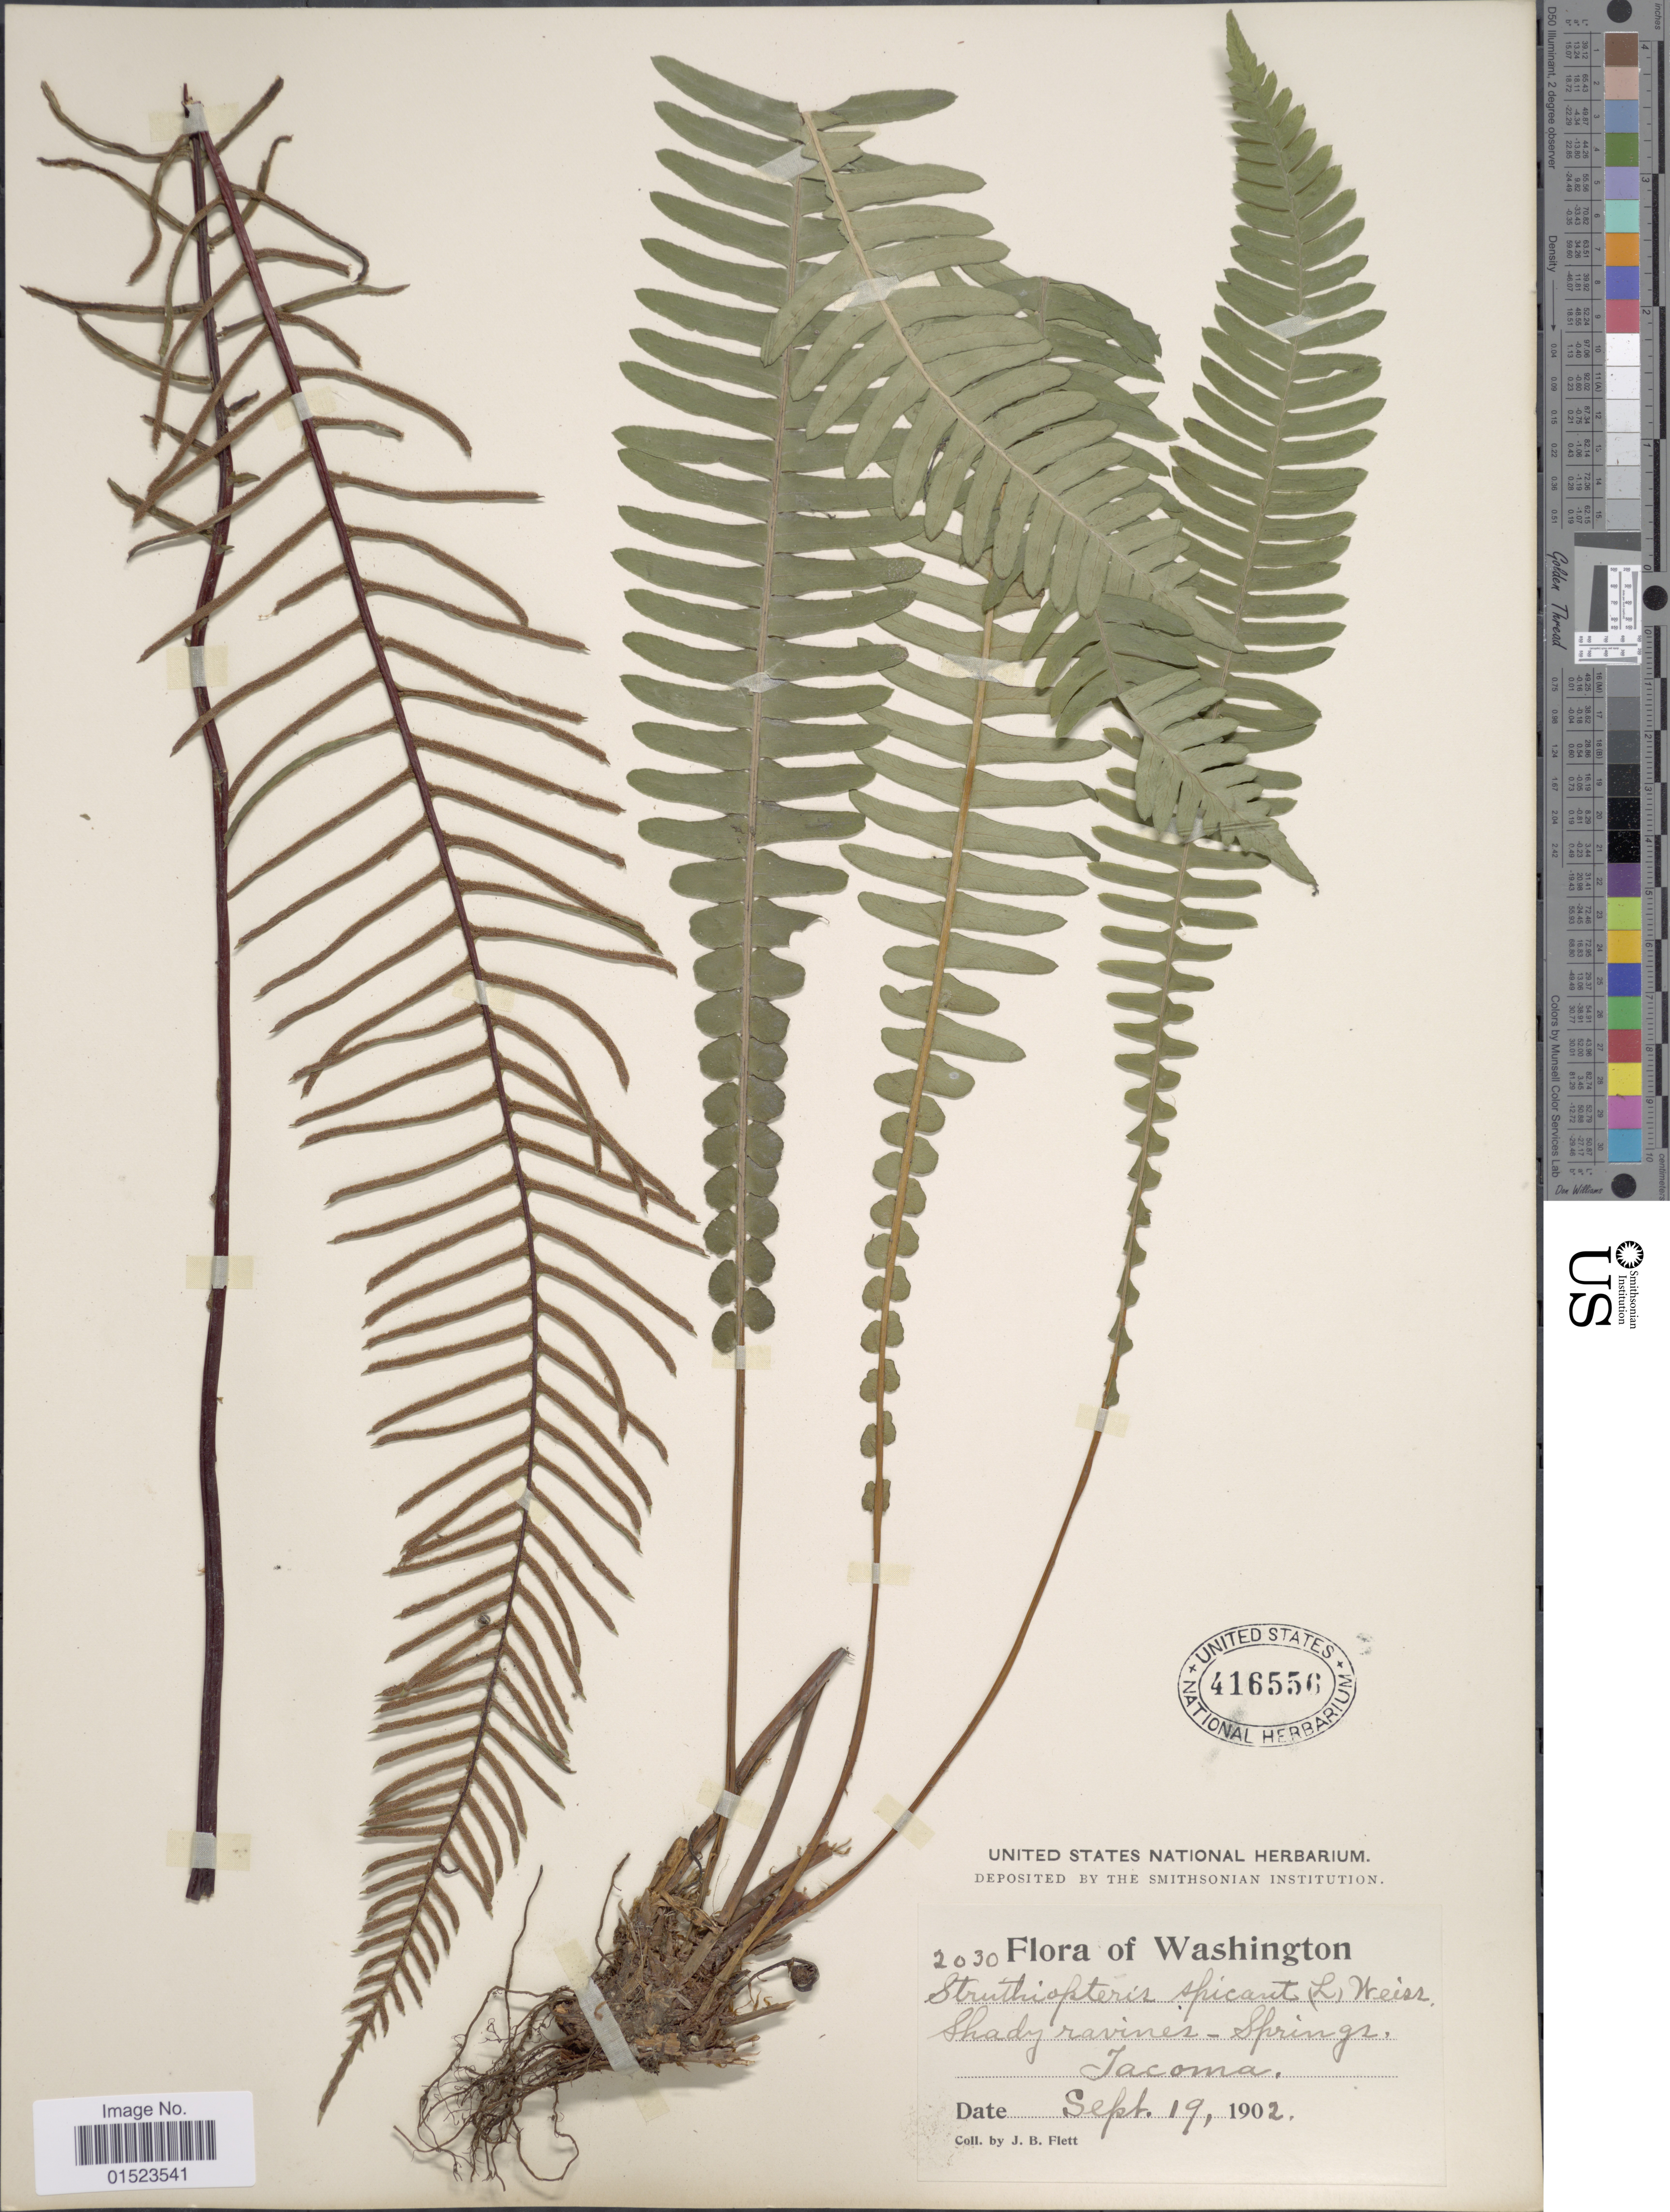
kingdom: Plantae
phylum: Tracheophyta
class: Polypodiopsida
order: Polypodiales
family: Blechnaceae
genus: Blechnum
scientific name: Blechnum spicant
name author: (L.) Sm.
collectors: J. Flett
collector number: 2030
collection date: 1902-09-19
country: United States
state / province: Washington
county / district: Pierce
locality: Tacoma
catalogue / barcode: US 416550